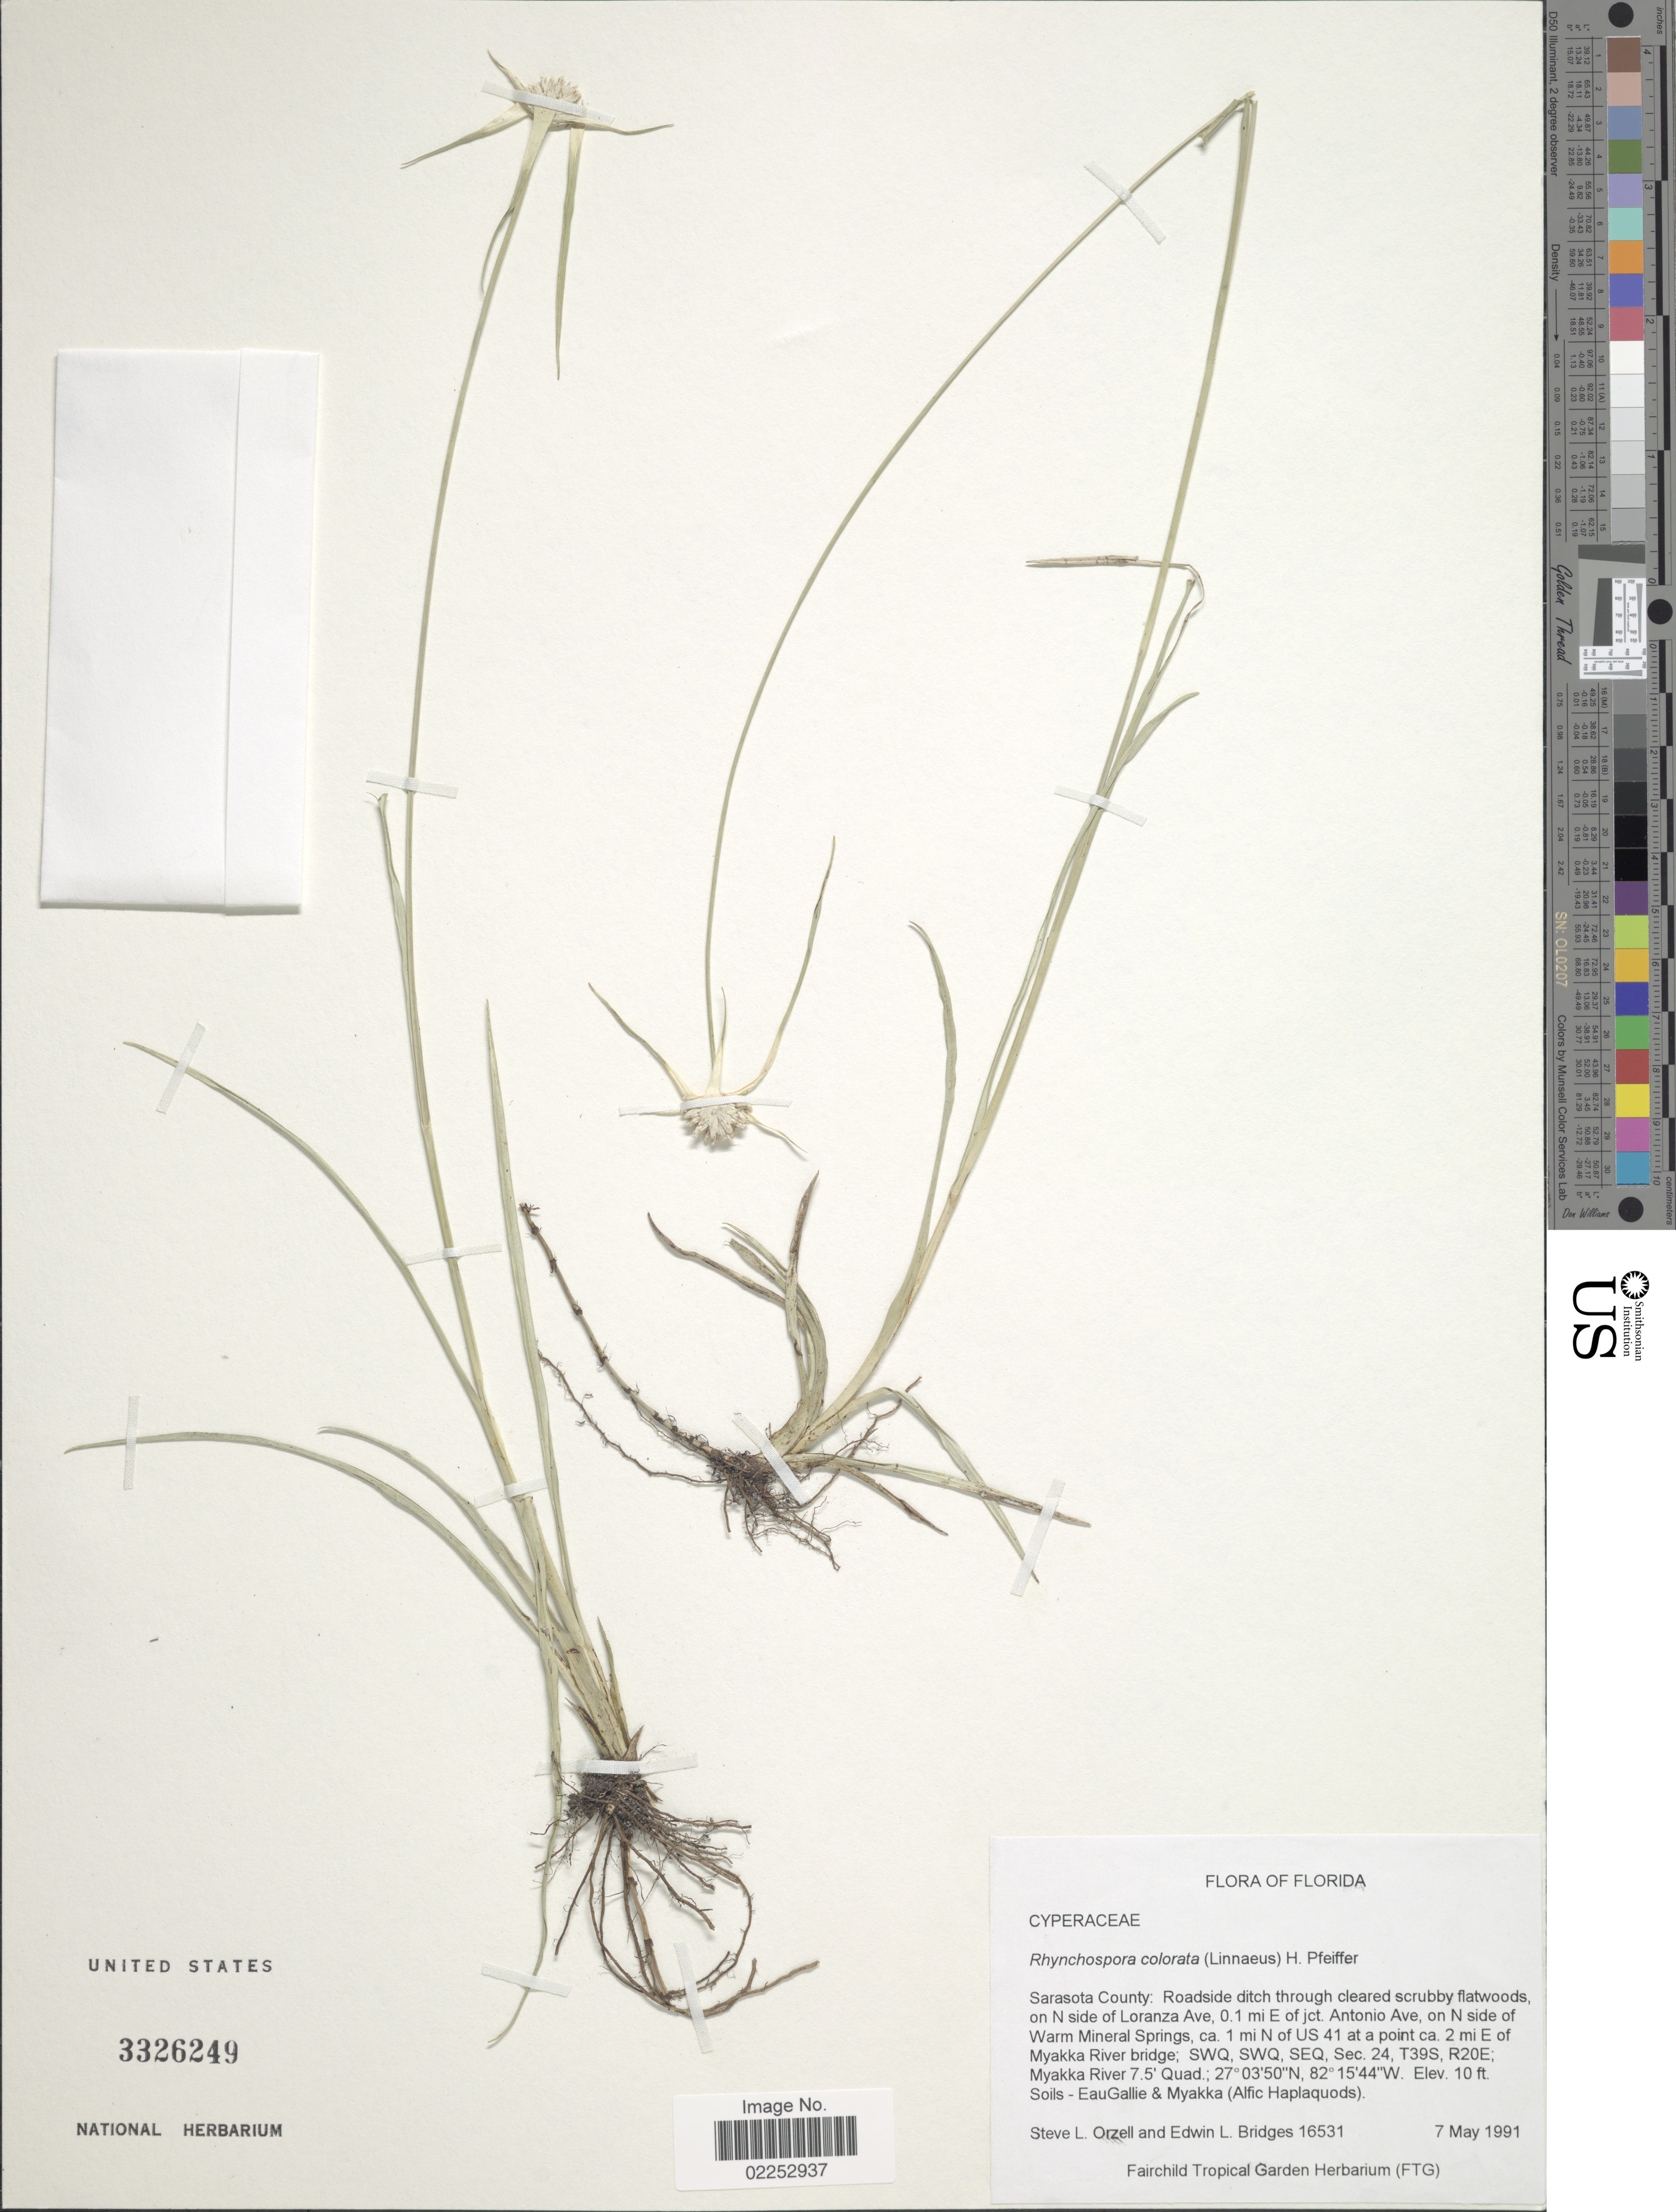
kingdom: Plantae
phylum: Tracheophyta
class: Liliopsida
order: Poales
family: Cyperaceae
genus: Rhynchospora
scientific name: Rhynchospora colorata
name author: (L.) H. Pfeiff.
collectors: S. Orzell & E. Bridges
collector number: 16531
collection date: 1991-05-07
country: United States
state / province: Florida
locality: Sarasota County: on N side of Loranza Ave, 0.1 mi E of jct. Antonio Ave, on N side of Warm Mineral Springs, ca. 1 mi N of US 41 at a point ca. 2 mi E of Myakka River bridge; SWQ, SWQ, SEQ, Sec. 24, T39S, R20E; Myakka River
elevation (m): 3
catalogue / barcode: US 3326249